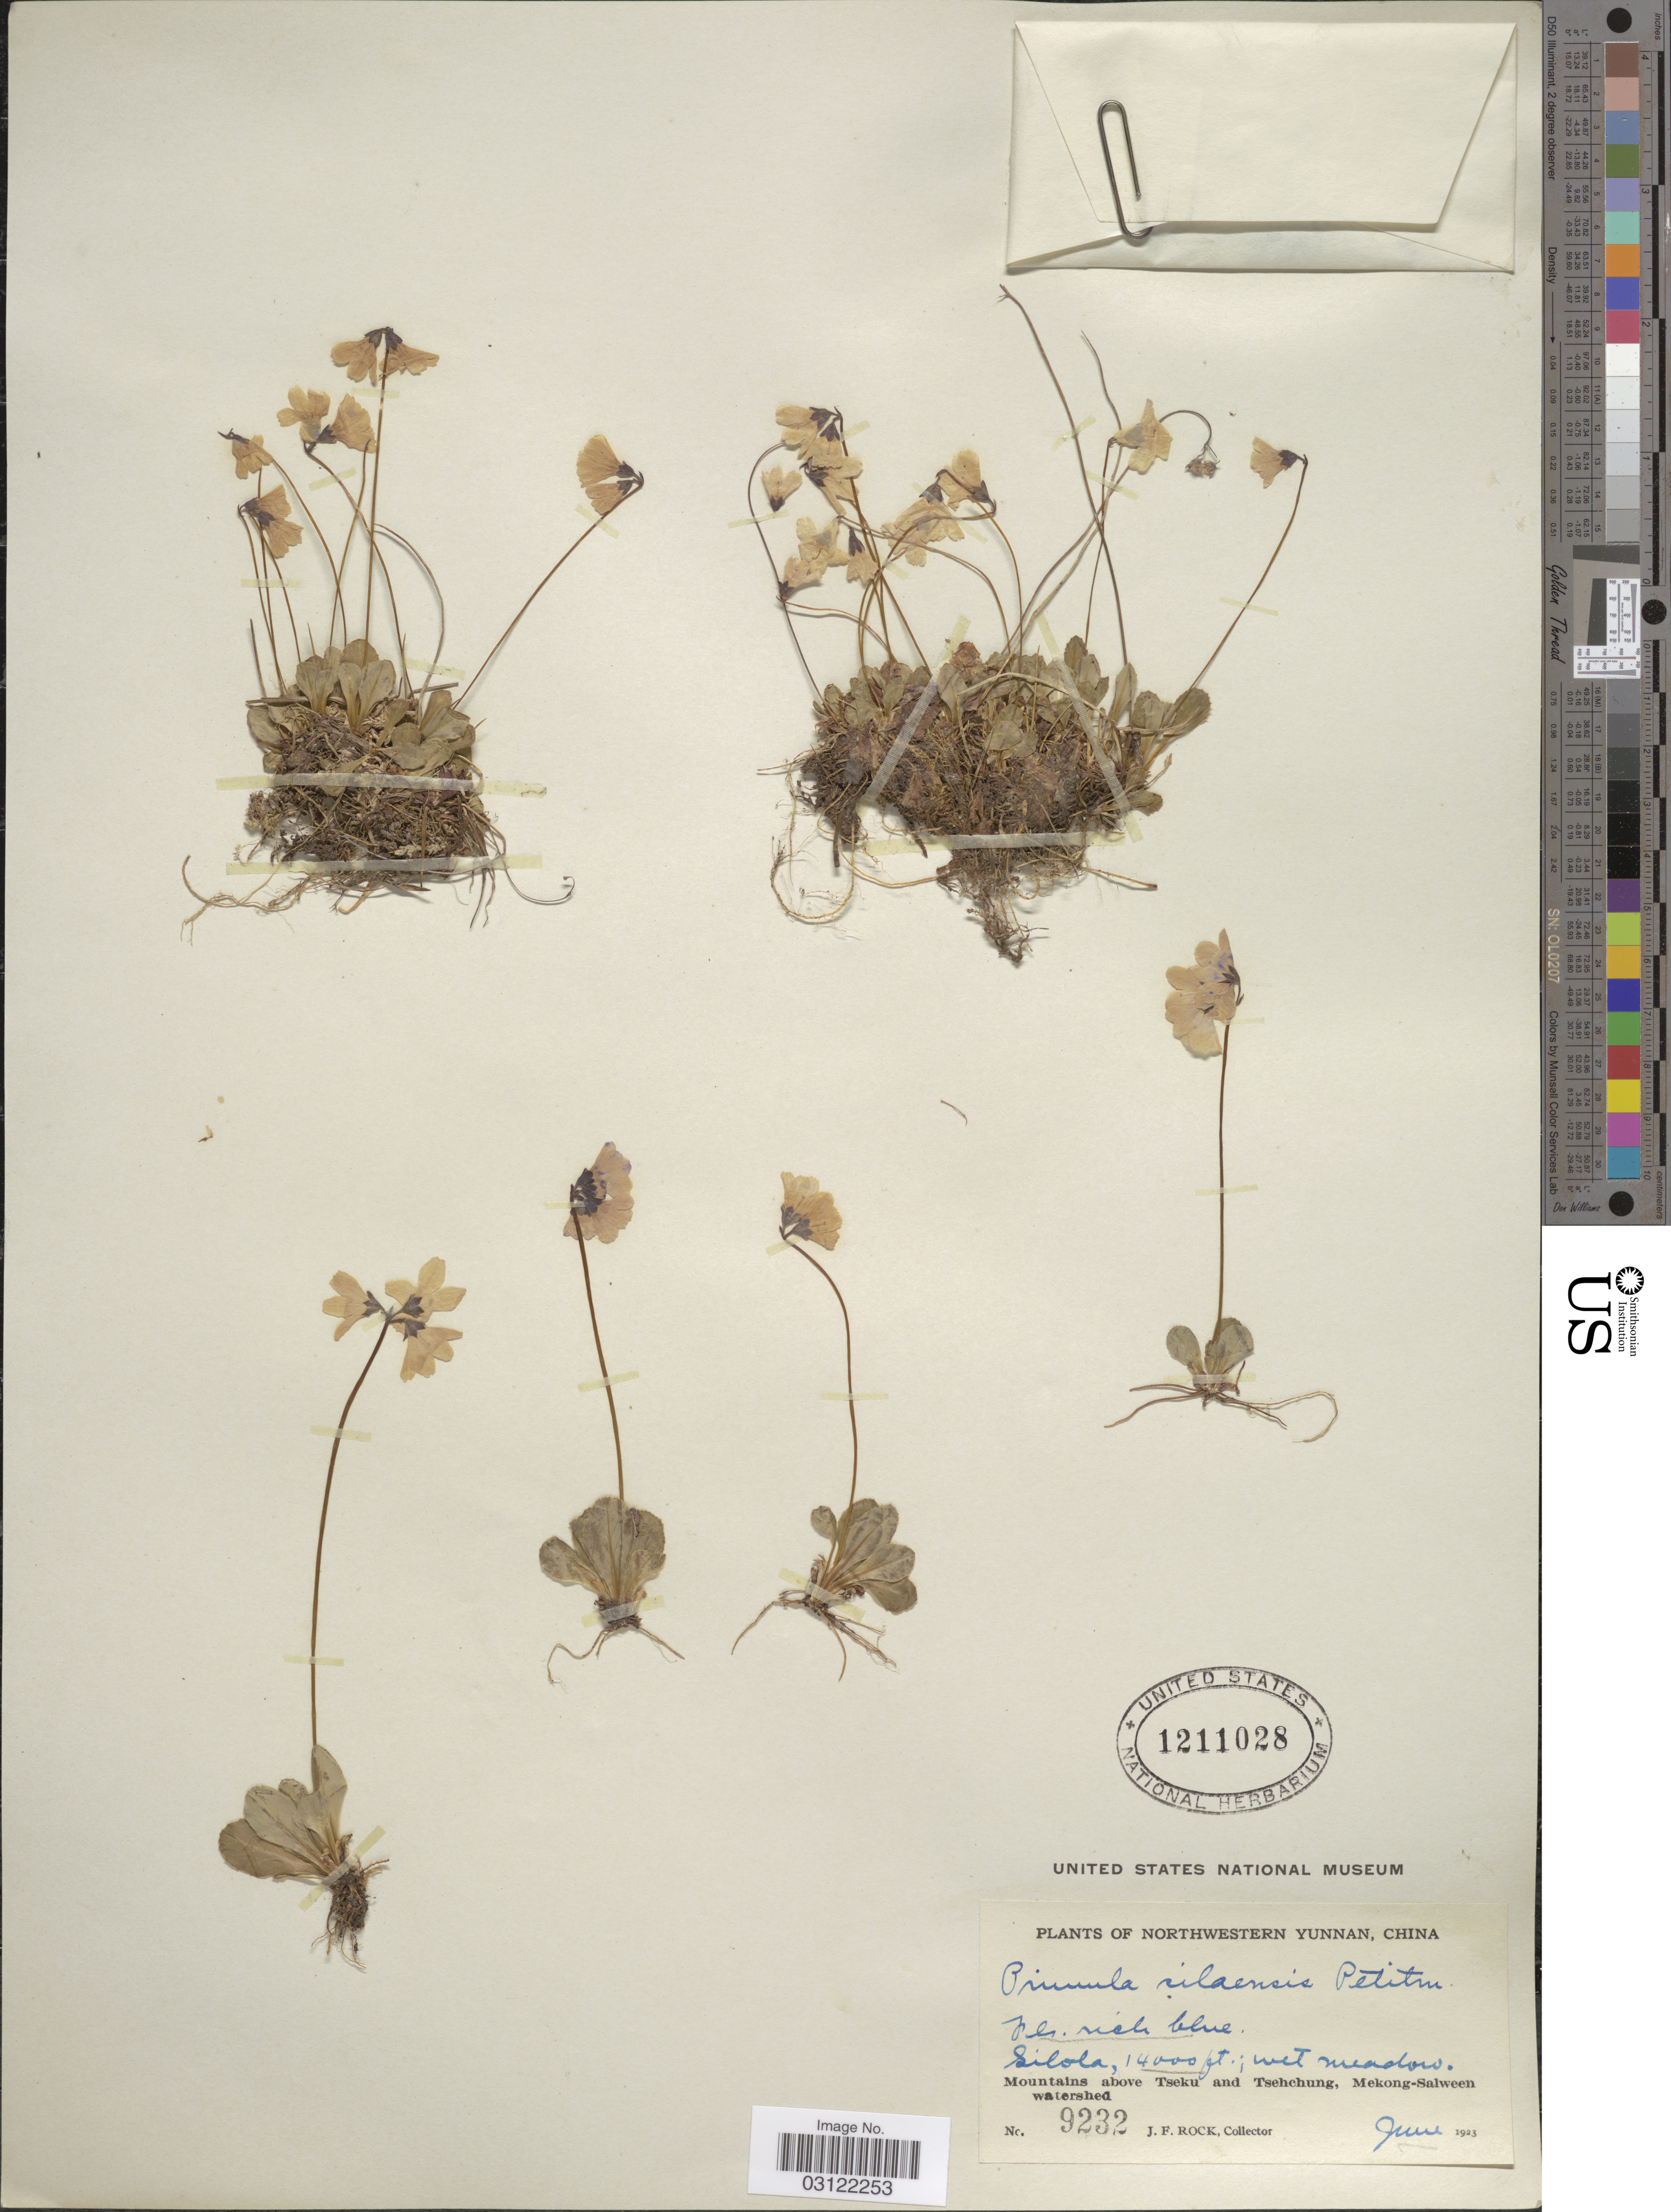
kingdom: Plantae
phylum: Tracheophyta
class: Magnoliopsida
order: Ericales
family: Primulaceae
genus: Primula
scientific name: Primula silaensis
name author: Petitm.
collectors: J. Rock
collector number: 9232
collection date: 1923-06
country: China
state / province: Yunnan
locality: Northwestern Yunnan. Mountains above Tseku and Tsehchung, Mekong-Salween watershed.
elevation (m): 4267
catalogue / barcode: US 1211028